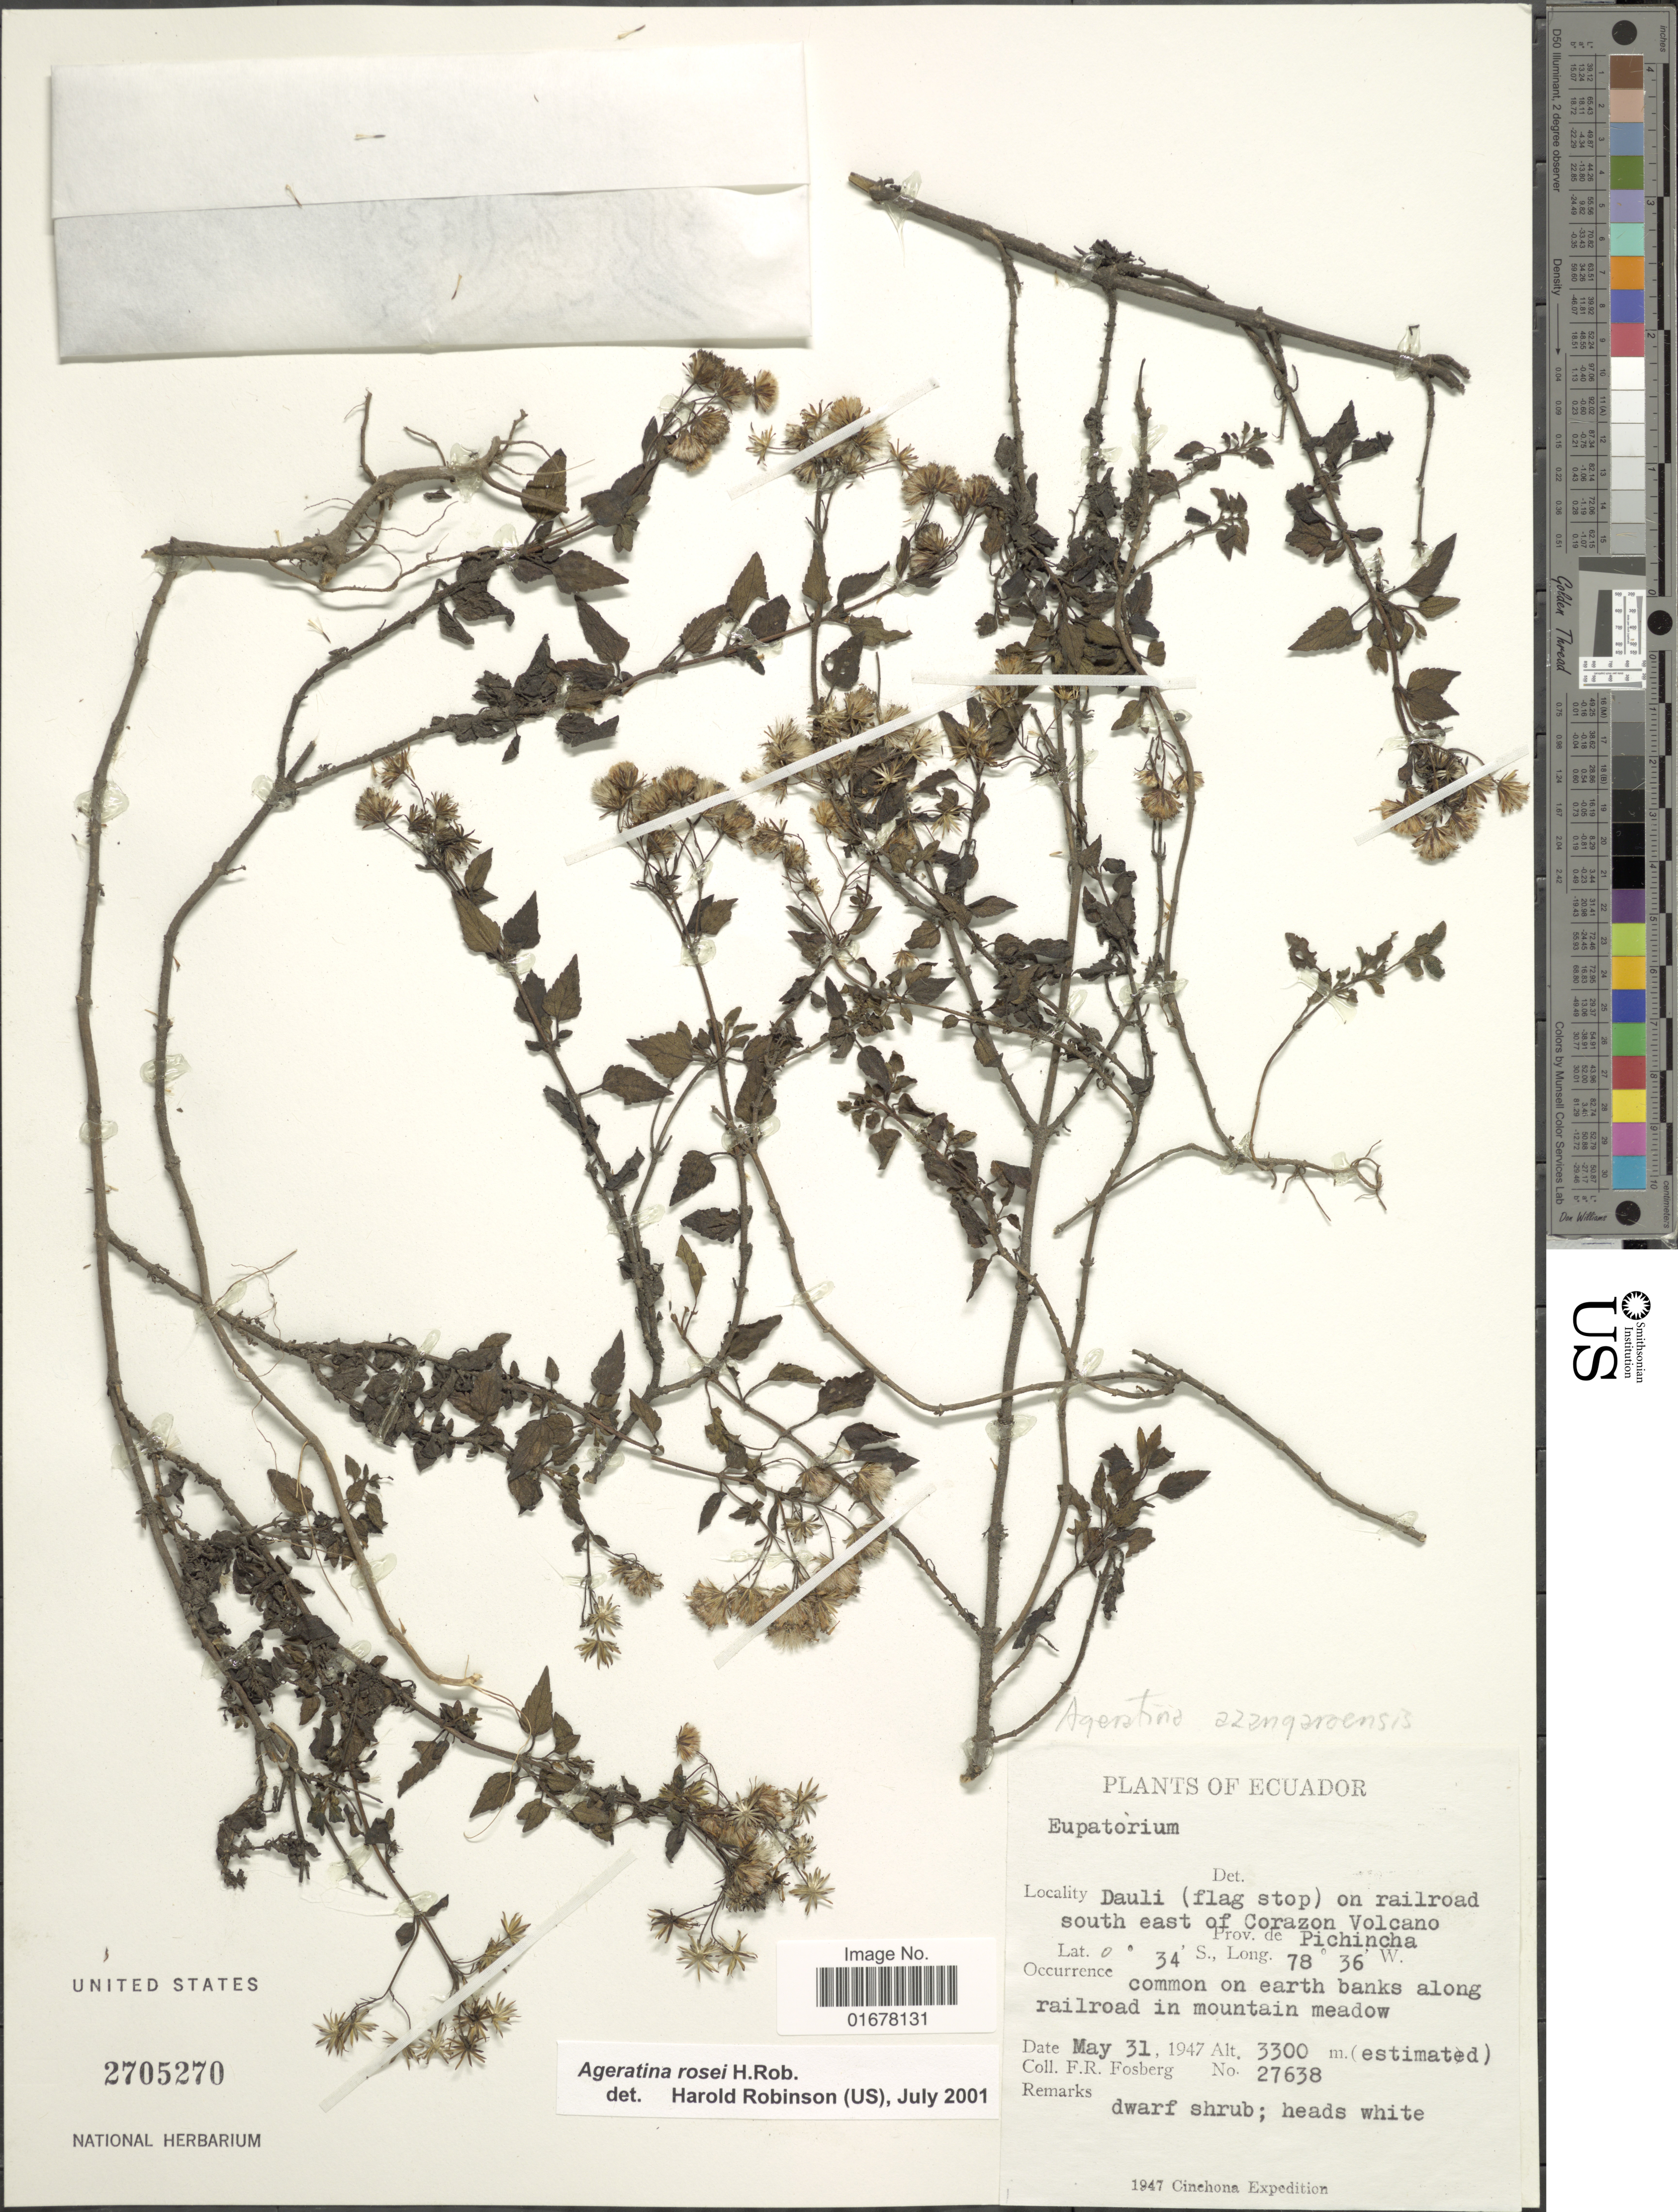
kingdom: Plantae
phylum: Tracheophyta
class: Magnoliopsida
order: Asterales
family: Asteraceae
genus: Ageratina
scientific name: Ageratina rosei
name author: H. Rob.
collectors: F. R. Fosberg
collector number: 27638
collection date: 1947-05-31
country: Ecuador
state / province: Pichincha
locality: Dauli (flag stop) on railroad south east of Corazon Volcano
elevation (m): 3300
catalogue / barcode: US 2705270